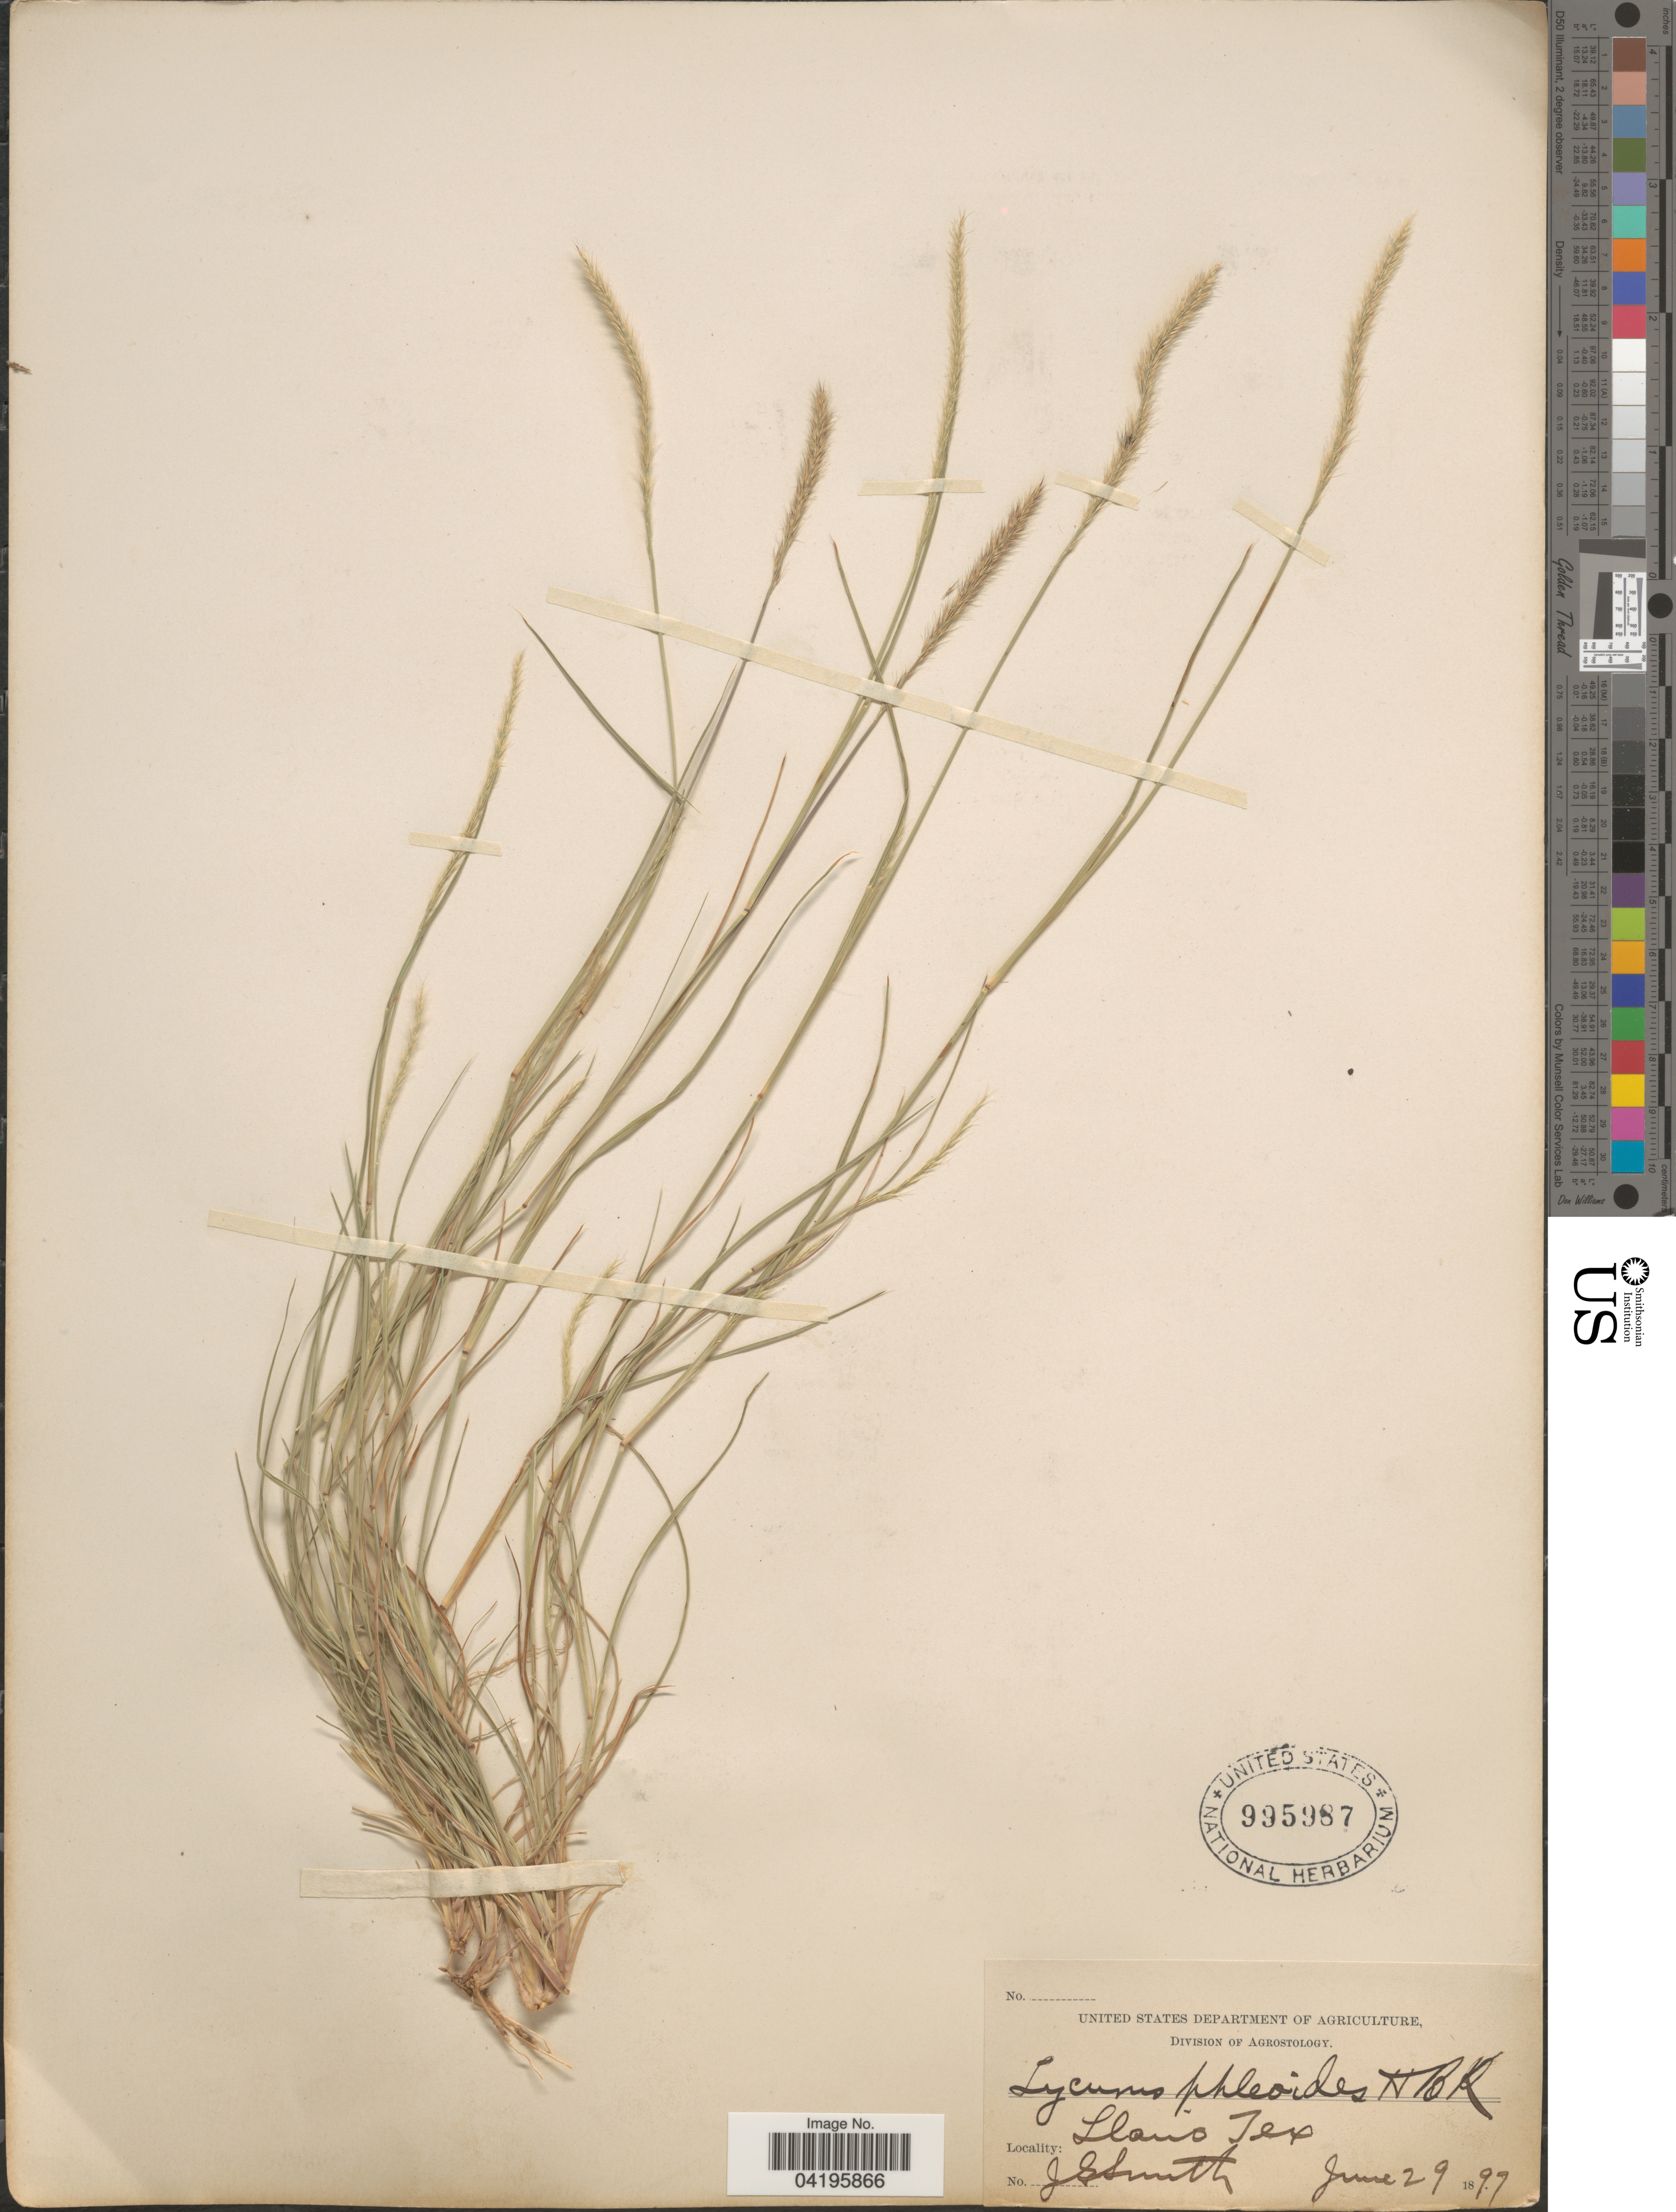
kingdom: Plantae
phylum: Tracheophyta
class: Liliopsida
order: Poales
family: Poaceae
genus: Muhlenbergia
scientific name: Muhlenbergia phleoides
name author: (Kunth) Columbus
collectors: J. G. Smith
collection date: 1897-06-29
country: United States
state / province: Texas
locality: Llano.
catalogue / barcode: US 995987